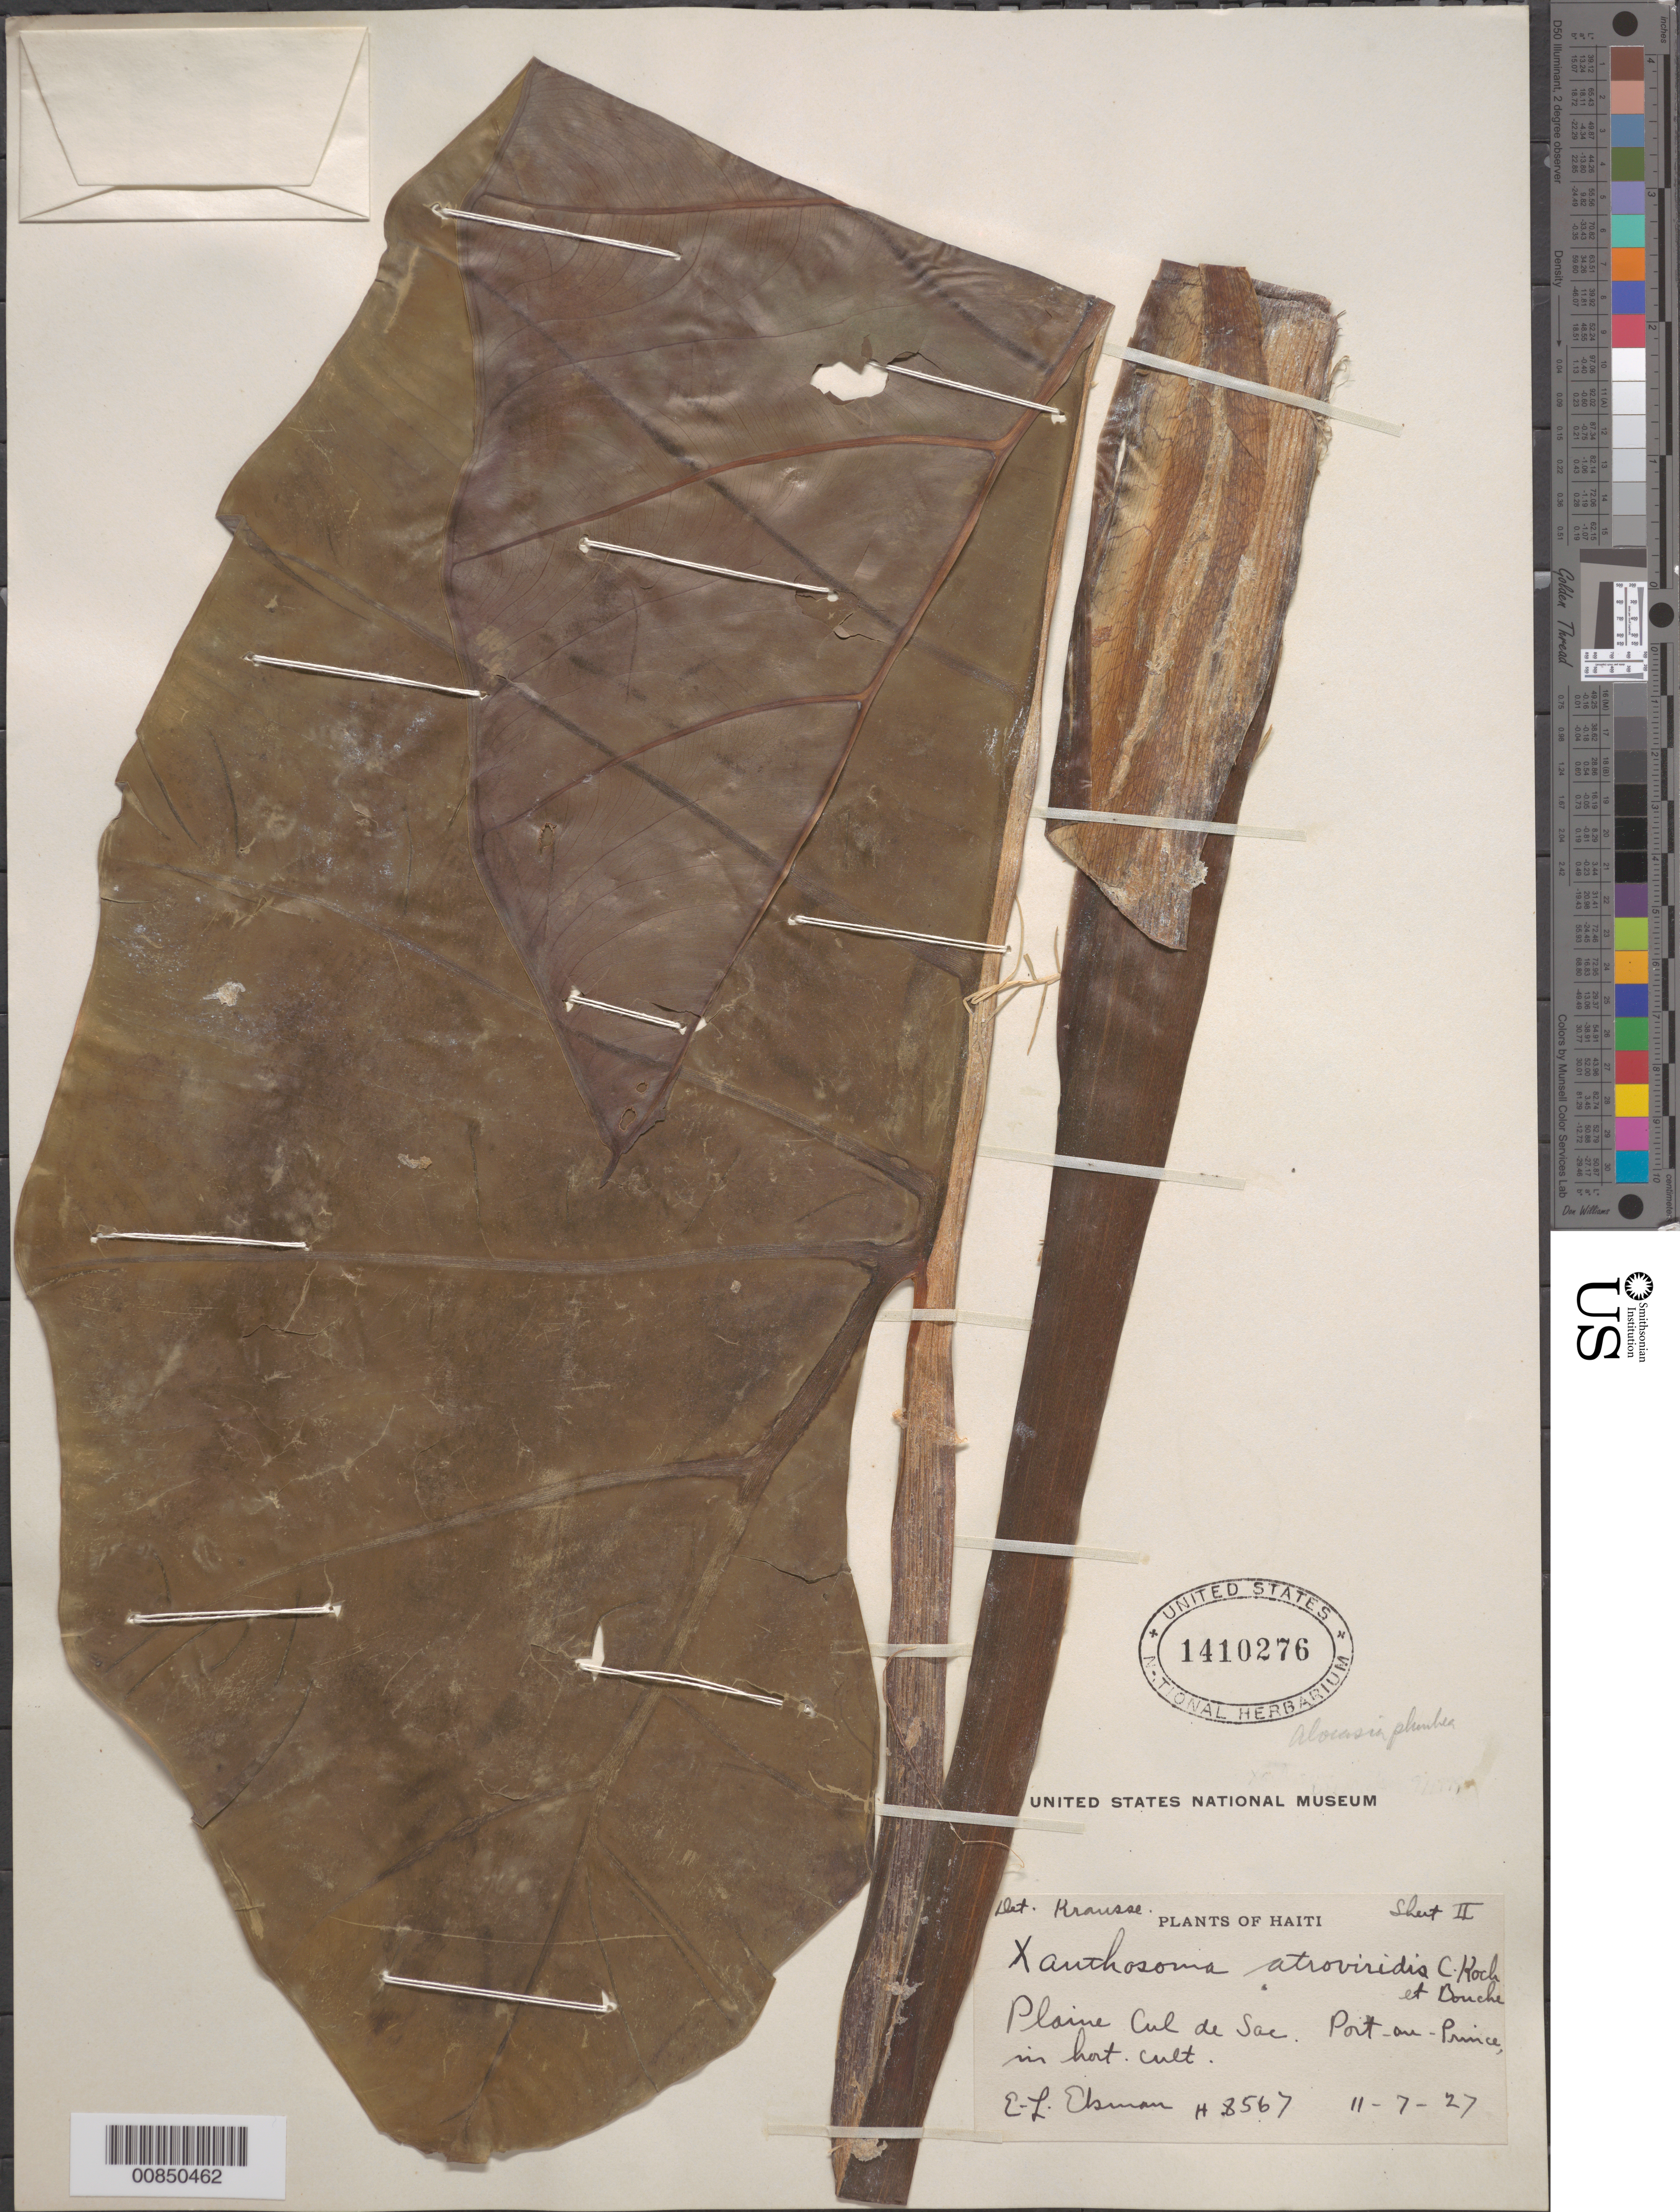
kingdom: Plantae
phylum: Tracheophyta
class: Liliopsida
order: Alismatales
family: Araceae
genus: Alocasia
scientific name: Alocasia plumbea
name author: Van Houtte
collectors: E. L. Ekman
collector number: H 8567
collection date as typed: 11 Jul 1927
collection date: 1927-07-11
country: Haiti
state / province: Ouest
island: Hispaniola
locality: Plaine Cul de Sac, Port au Prince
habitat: In hort.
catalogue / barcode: US 1410276